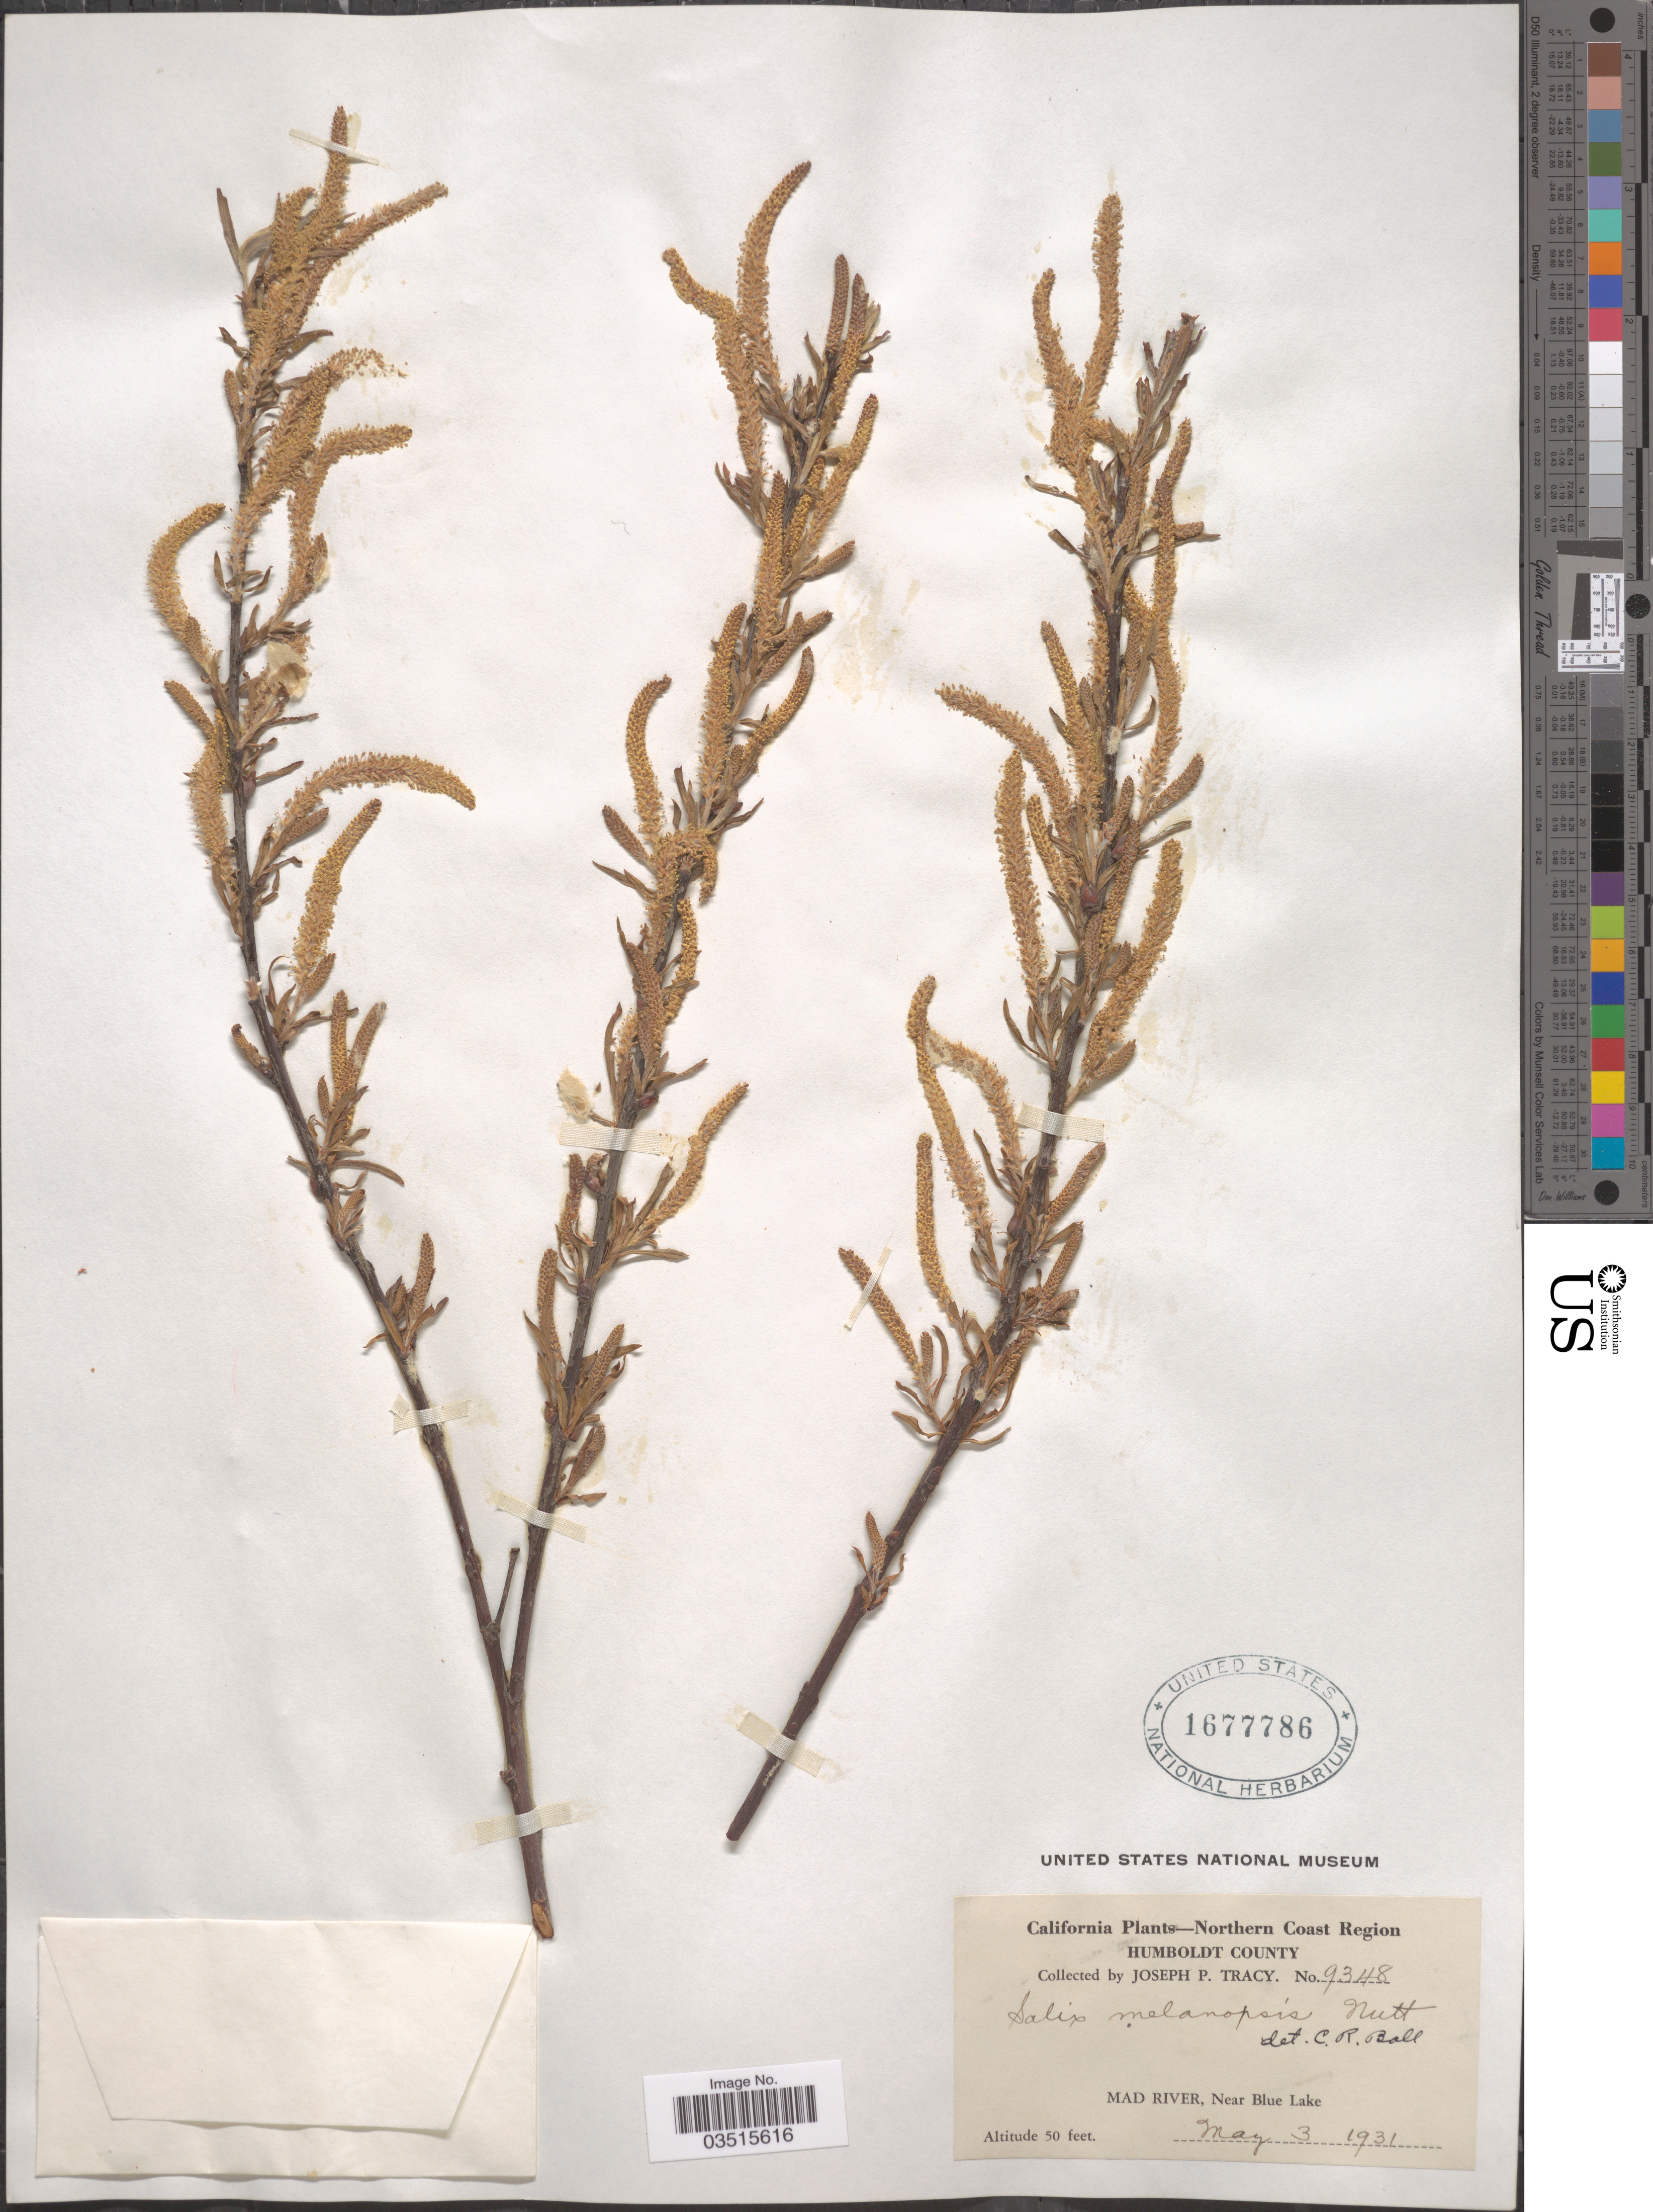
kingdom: Plantae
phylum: Tracheophyta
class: Magnoliopsida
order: Malpighiales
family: Salicaceae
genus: Salix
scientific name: Salix melanopsis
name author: Nutt.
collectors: J. Tracy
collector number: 9348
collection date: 1931-05-03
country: United States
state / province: California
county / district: Humboldt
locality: Northern Coast Region. Humboldt County. Mad River, Near Blue Lake.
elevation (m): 15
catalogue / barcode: US 1677786